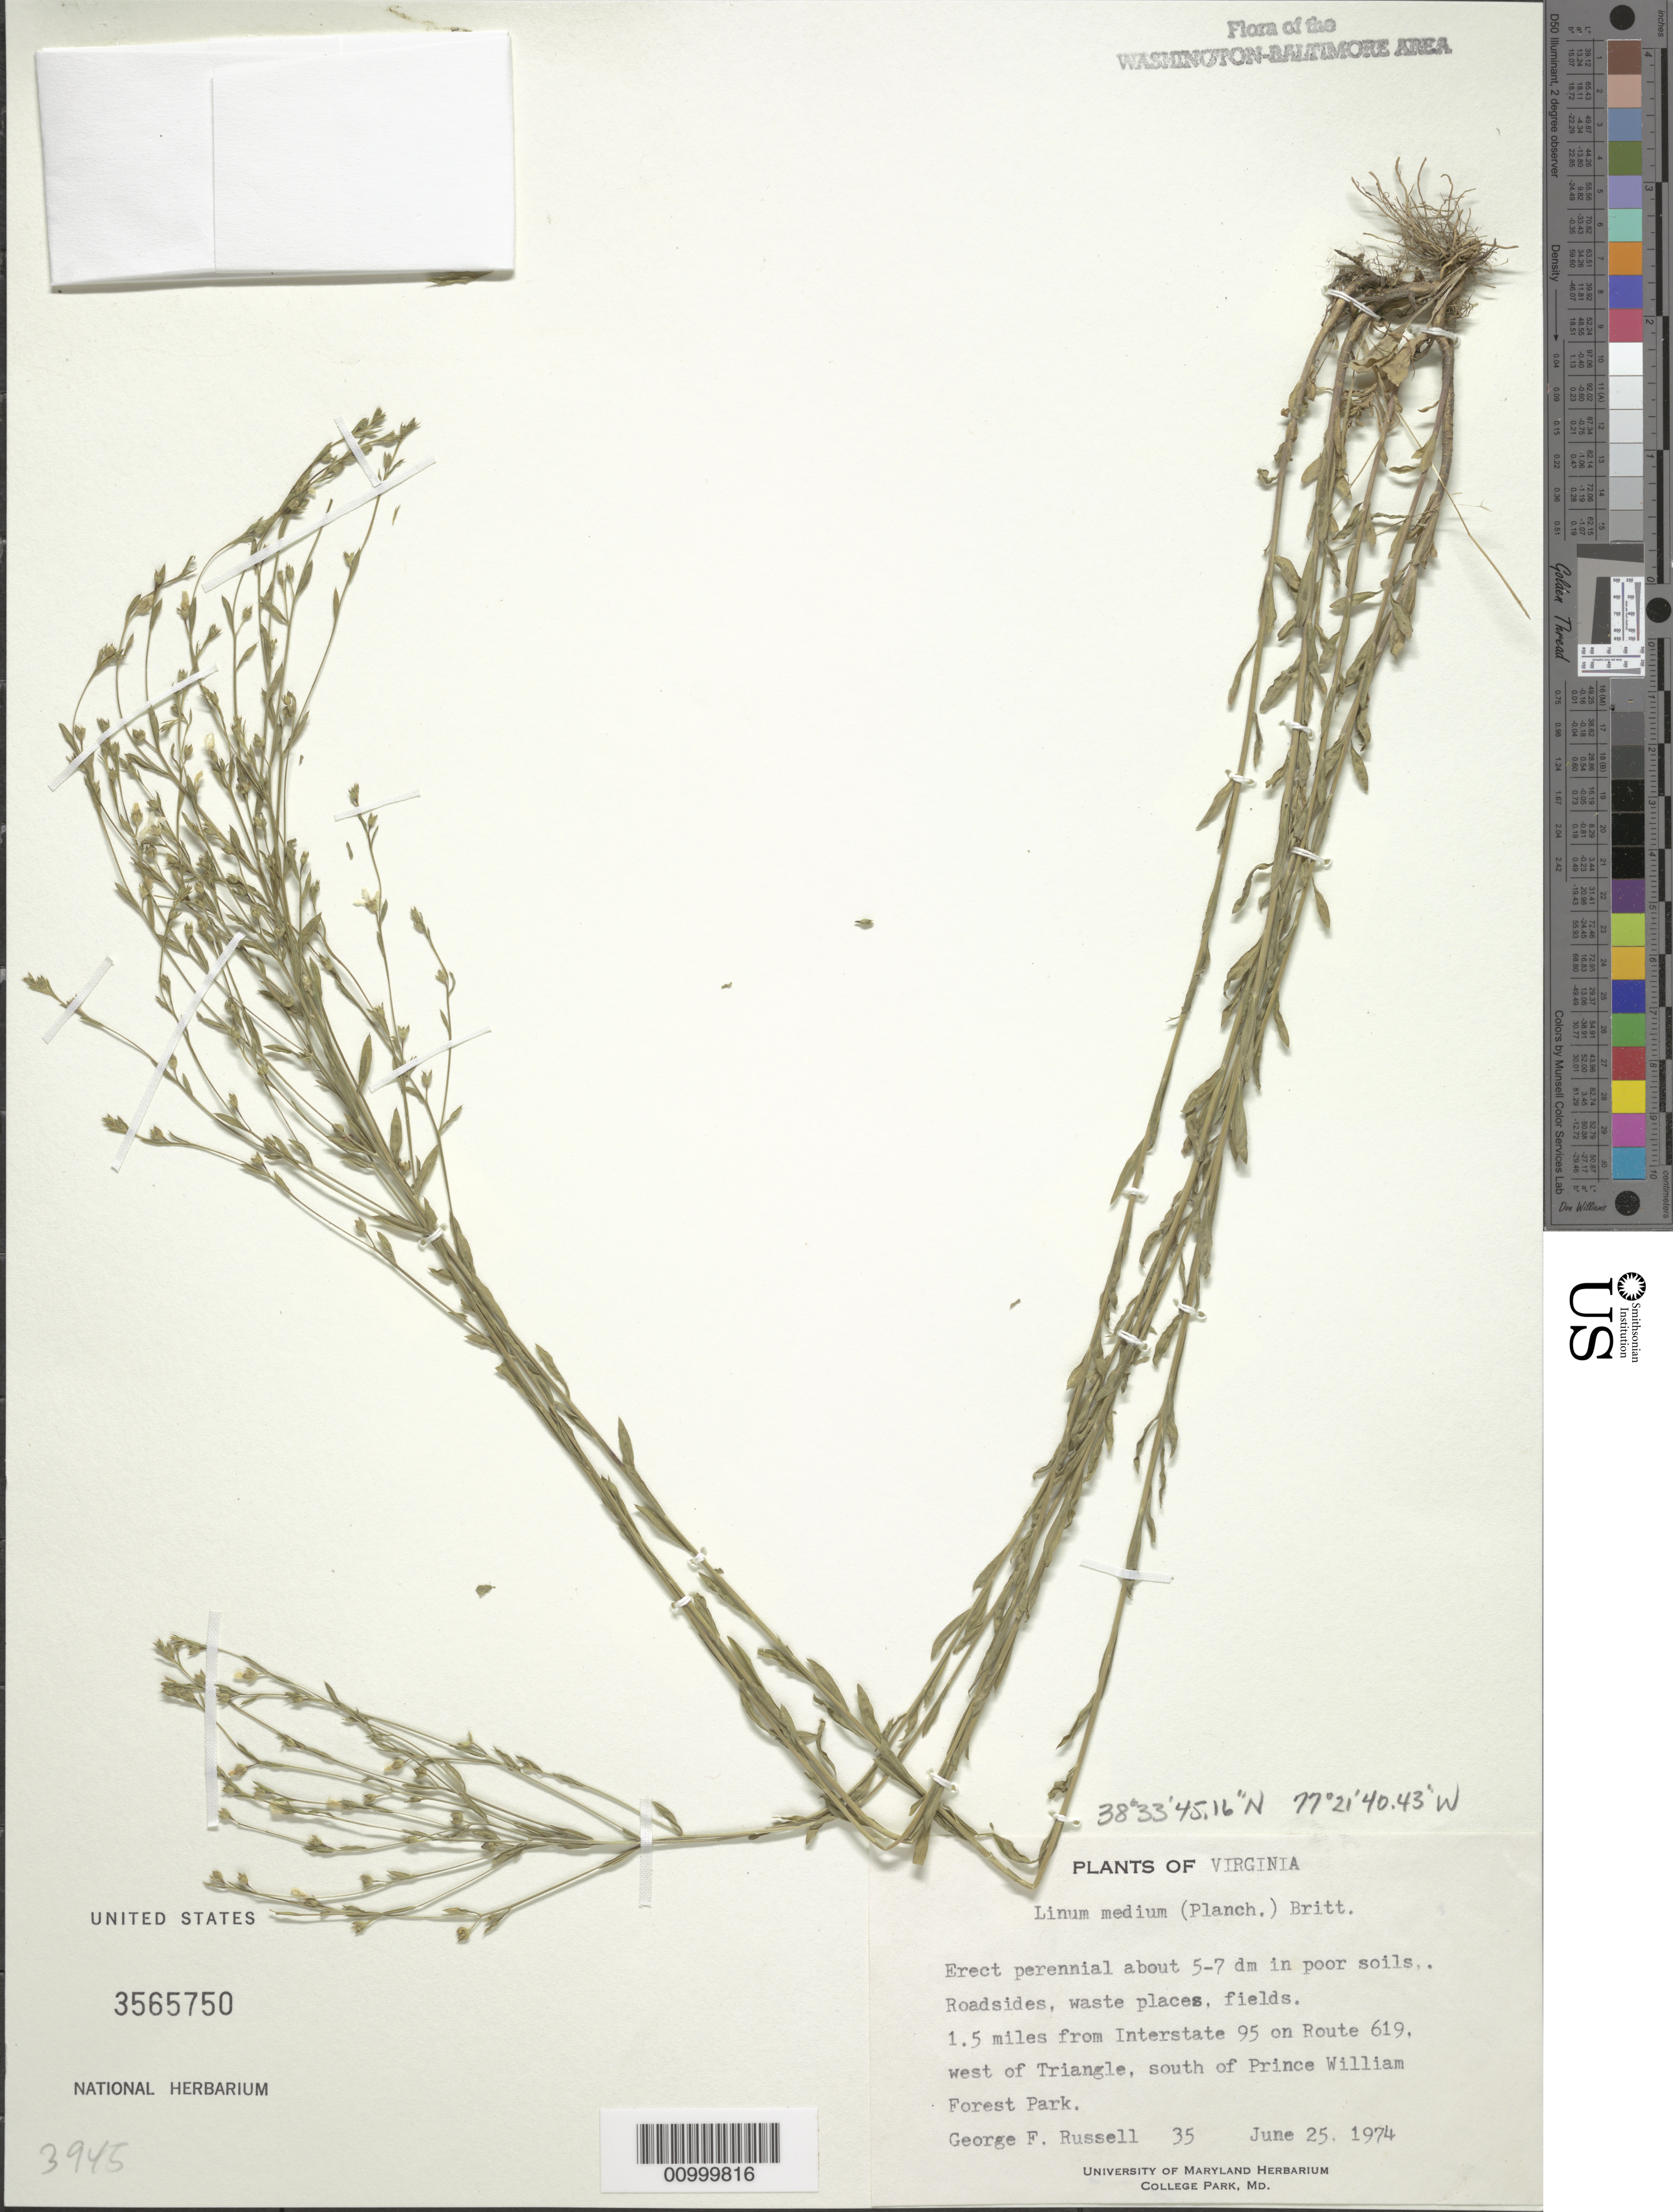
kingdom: Plantae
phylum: Tracheophyta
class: Magnoliopsida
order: Malpighiales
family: Linaceae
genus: Linum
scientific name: Linum medium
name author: (Planch.) Britton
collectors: G. Russell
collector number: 35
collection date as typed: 25 Jun 1974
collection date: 1974-06-25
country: United States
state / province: Virginia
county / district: Prince William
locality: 1.5 miles from I-95 on Route 619, west of Triangle, south of Prince William Forest Park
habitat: Roadsides, waste places, fields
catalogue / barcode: US 3565750